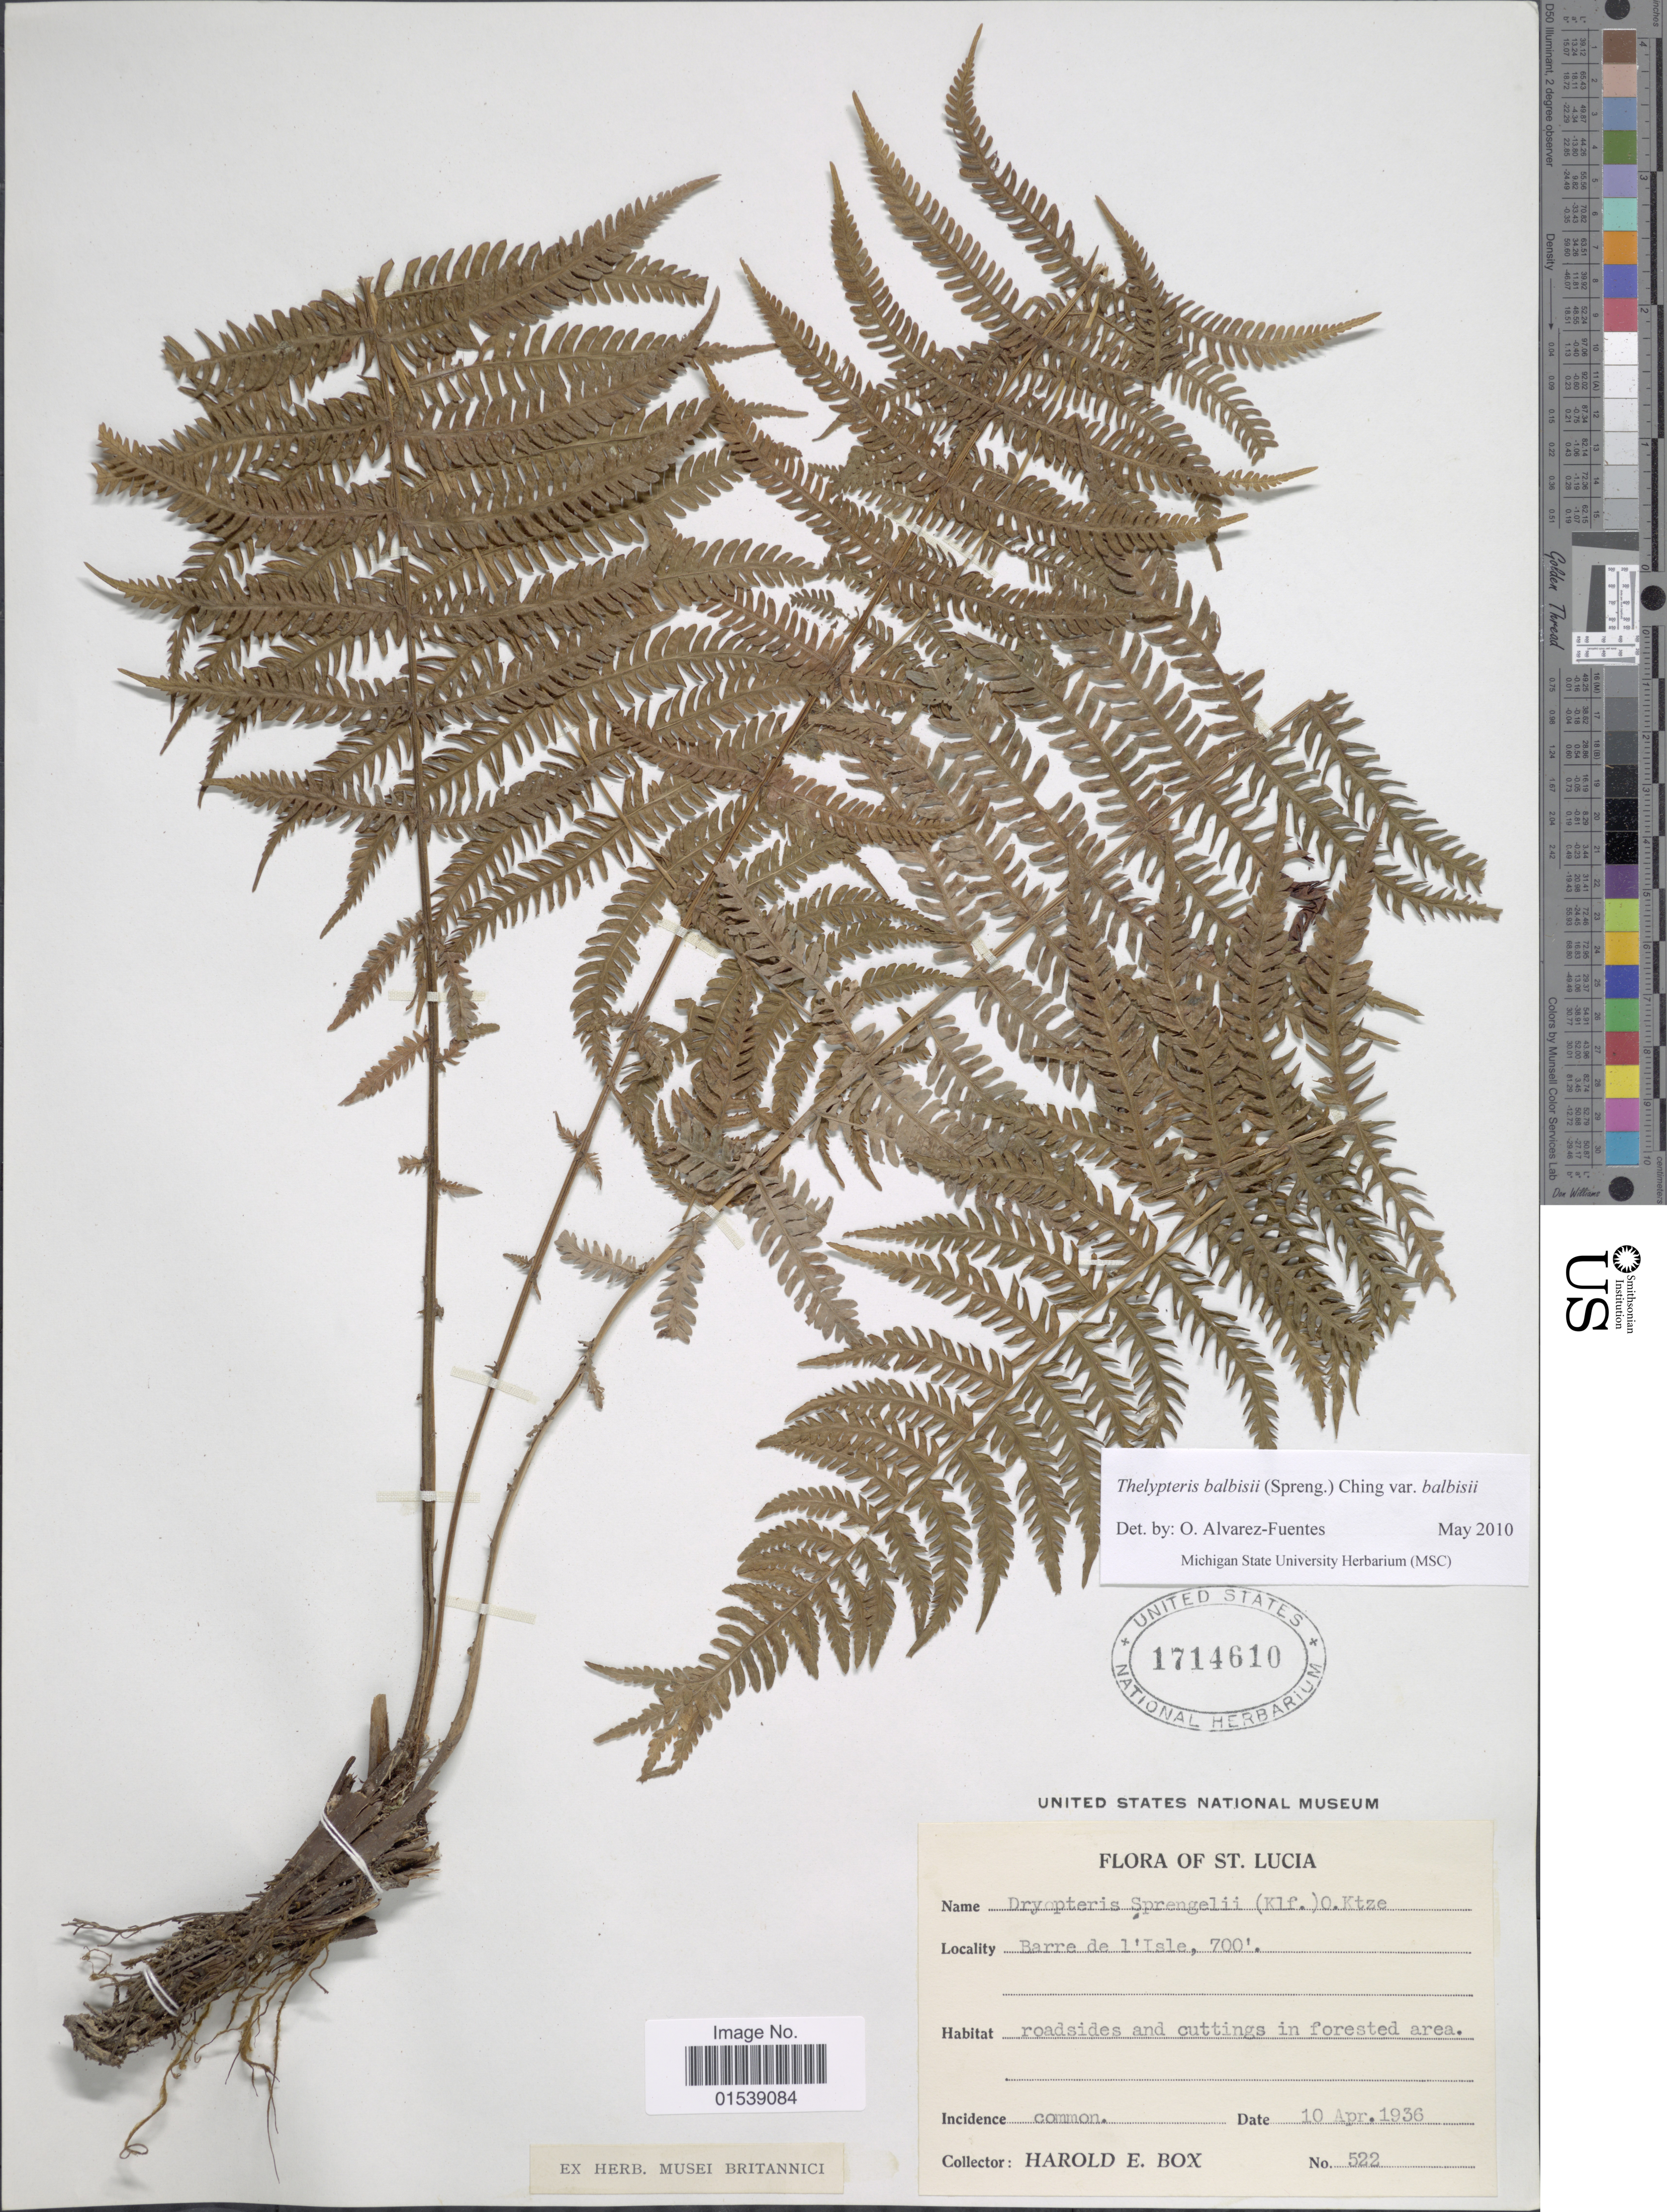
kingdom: Plantae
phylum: Tracheophyta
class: Polypodiopsida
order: Polypodiales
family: Thelypteridaceae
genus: Amauropelta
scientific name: Amauropelta balbisii (Spreng.) comb. nov., ined. 2015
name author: (Spreng.)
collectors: H. E. Box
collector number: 522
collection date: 1936-04-10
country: St. Lucia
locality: Barre de I'Isle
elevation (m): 213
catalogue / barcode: US 1714610